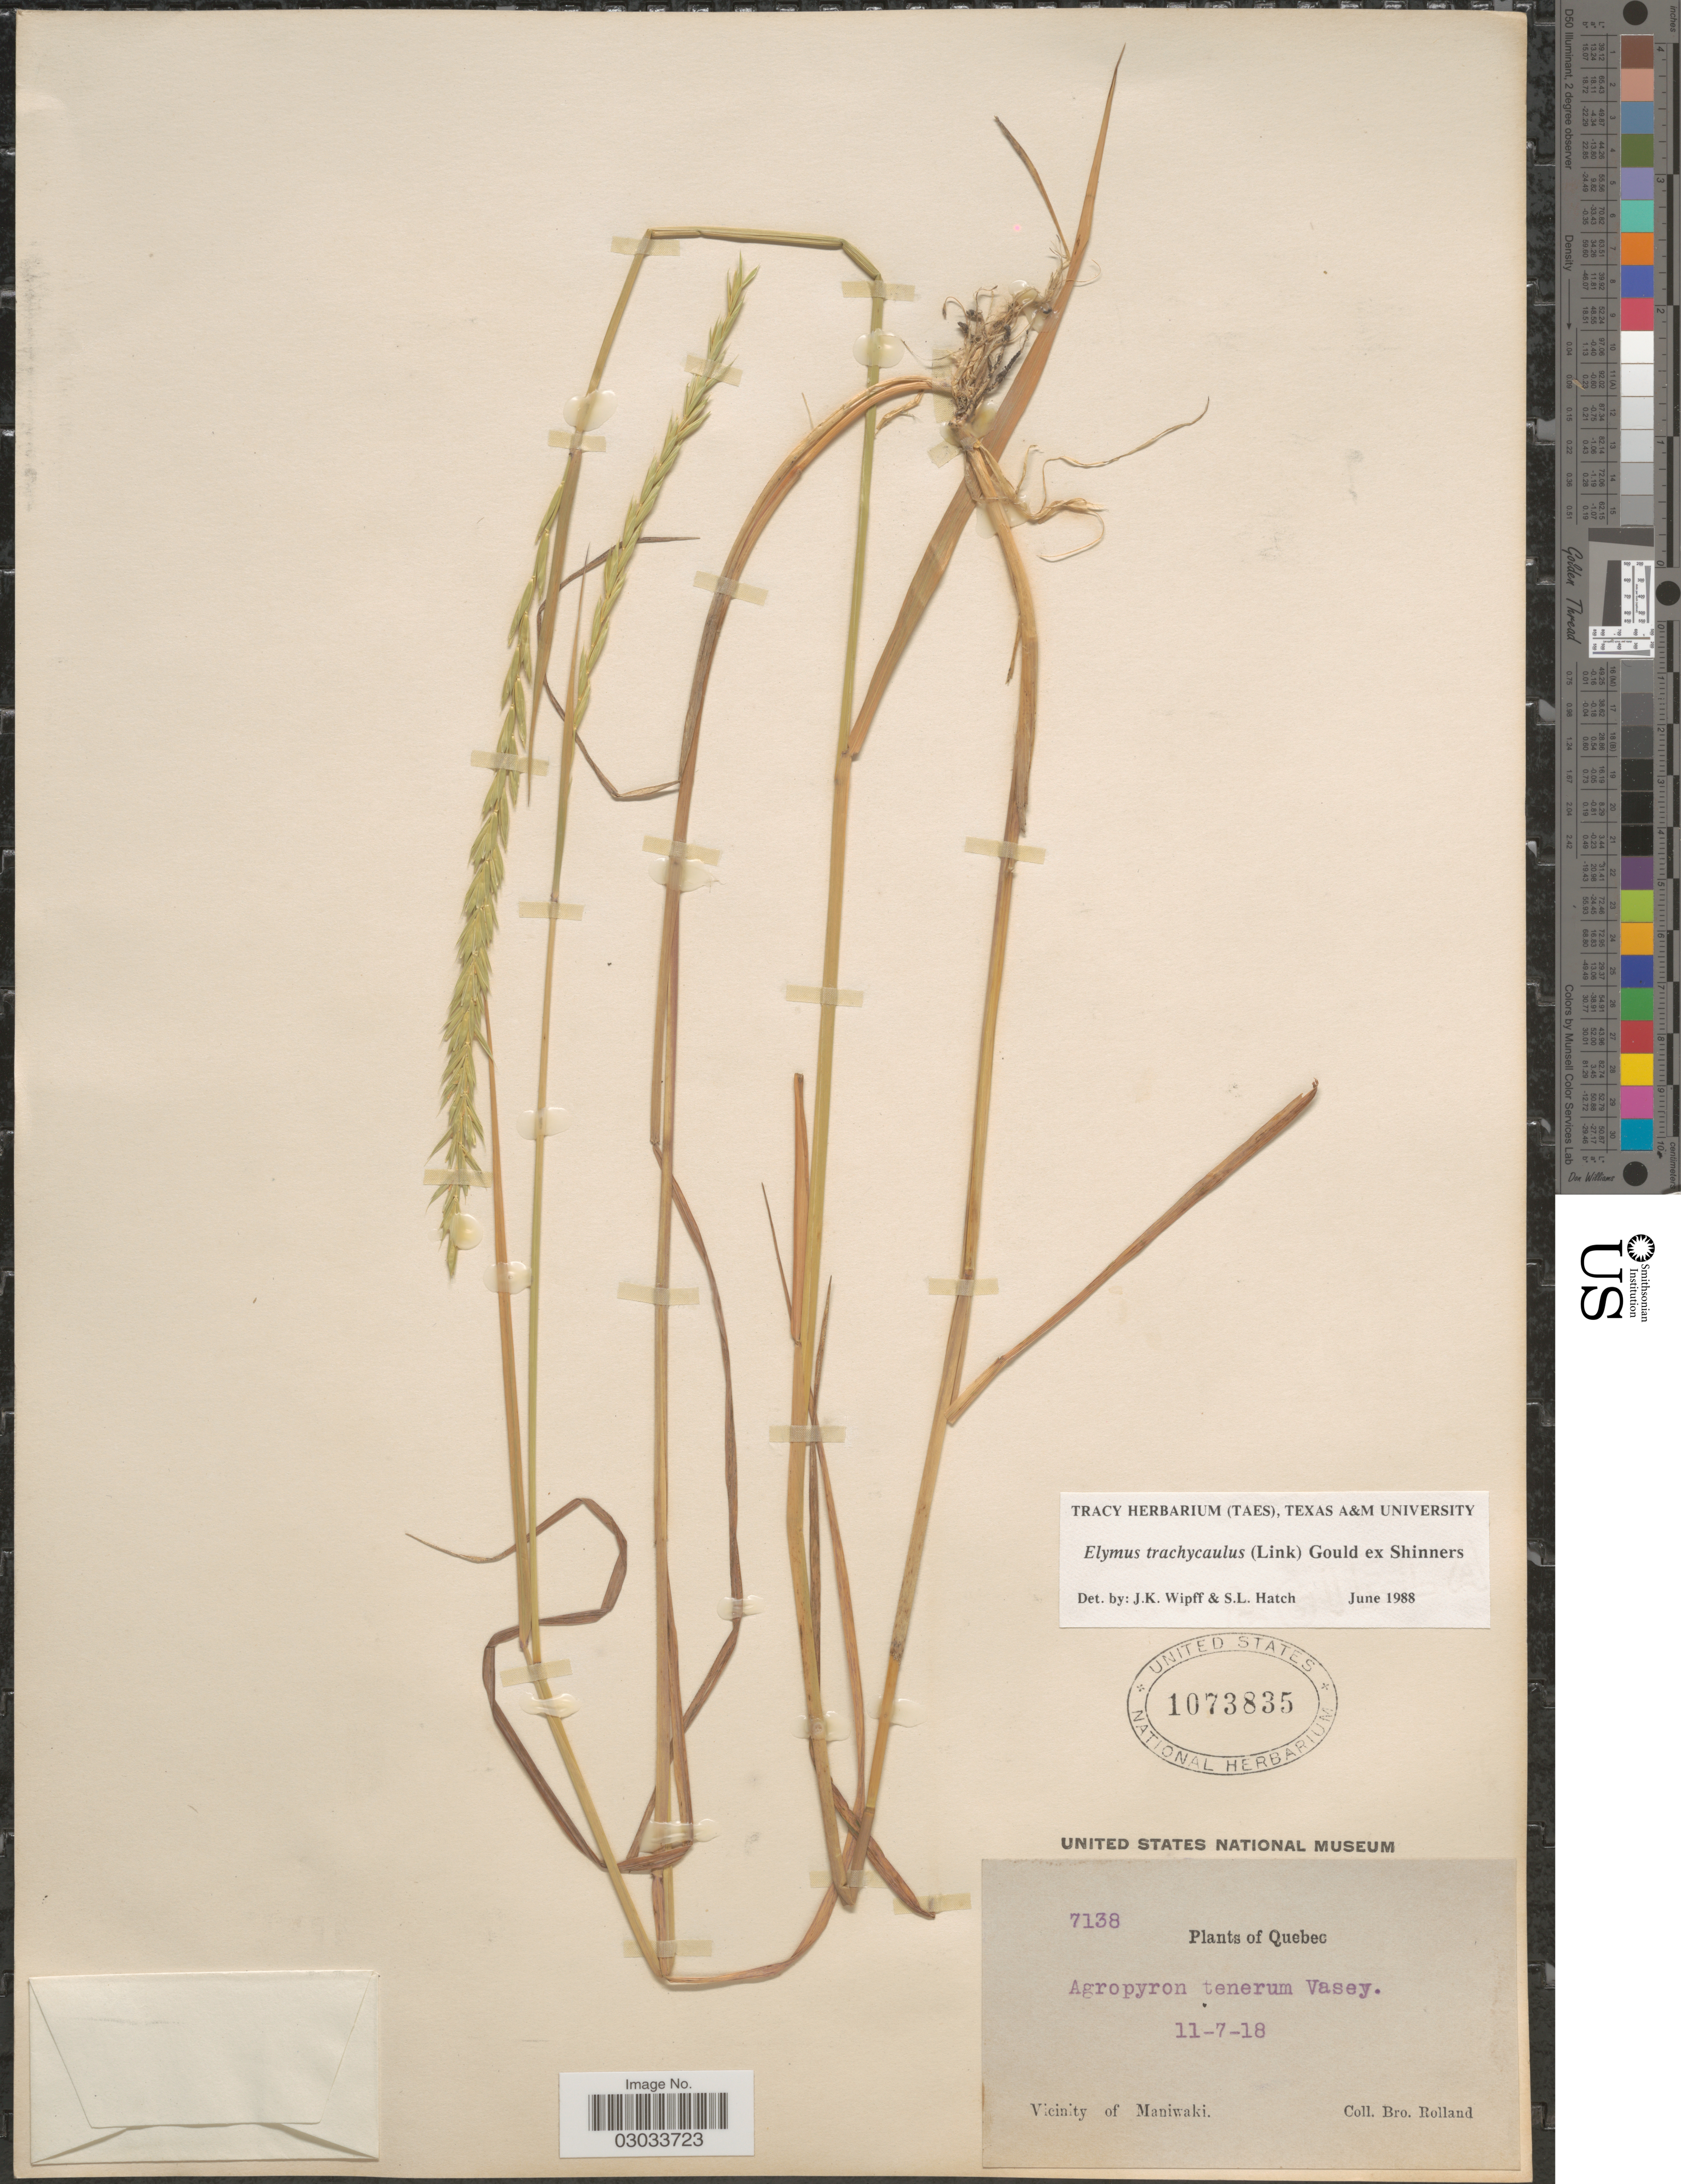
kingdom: Plantae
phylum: Tracheophyta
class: Liliopsida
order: Poales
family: Poaceae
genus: Elymus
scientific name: Elymus trachycaulus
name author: (Link) Gould ex Shinners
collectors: B. Rolland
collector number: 7138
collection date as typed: Transcribed d/m/y: 11/7/18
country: Canada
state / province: Quebec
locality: Vicinity of Maniwaki.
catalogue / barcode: US 1073835